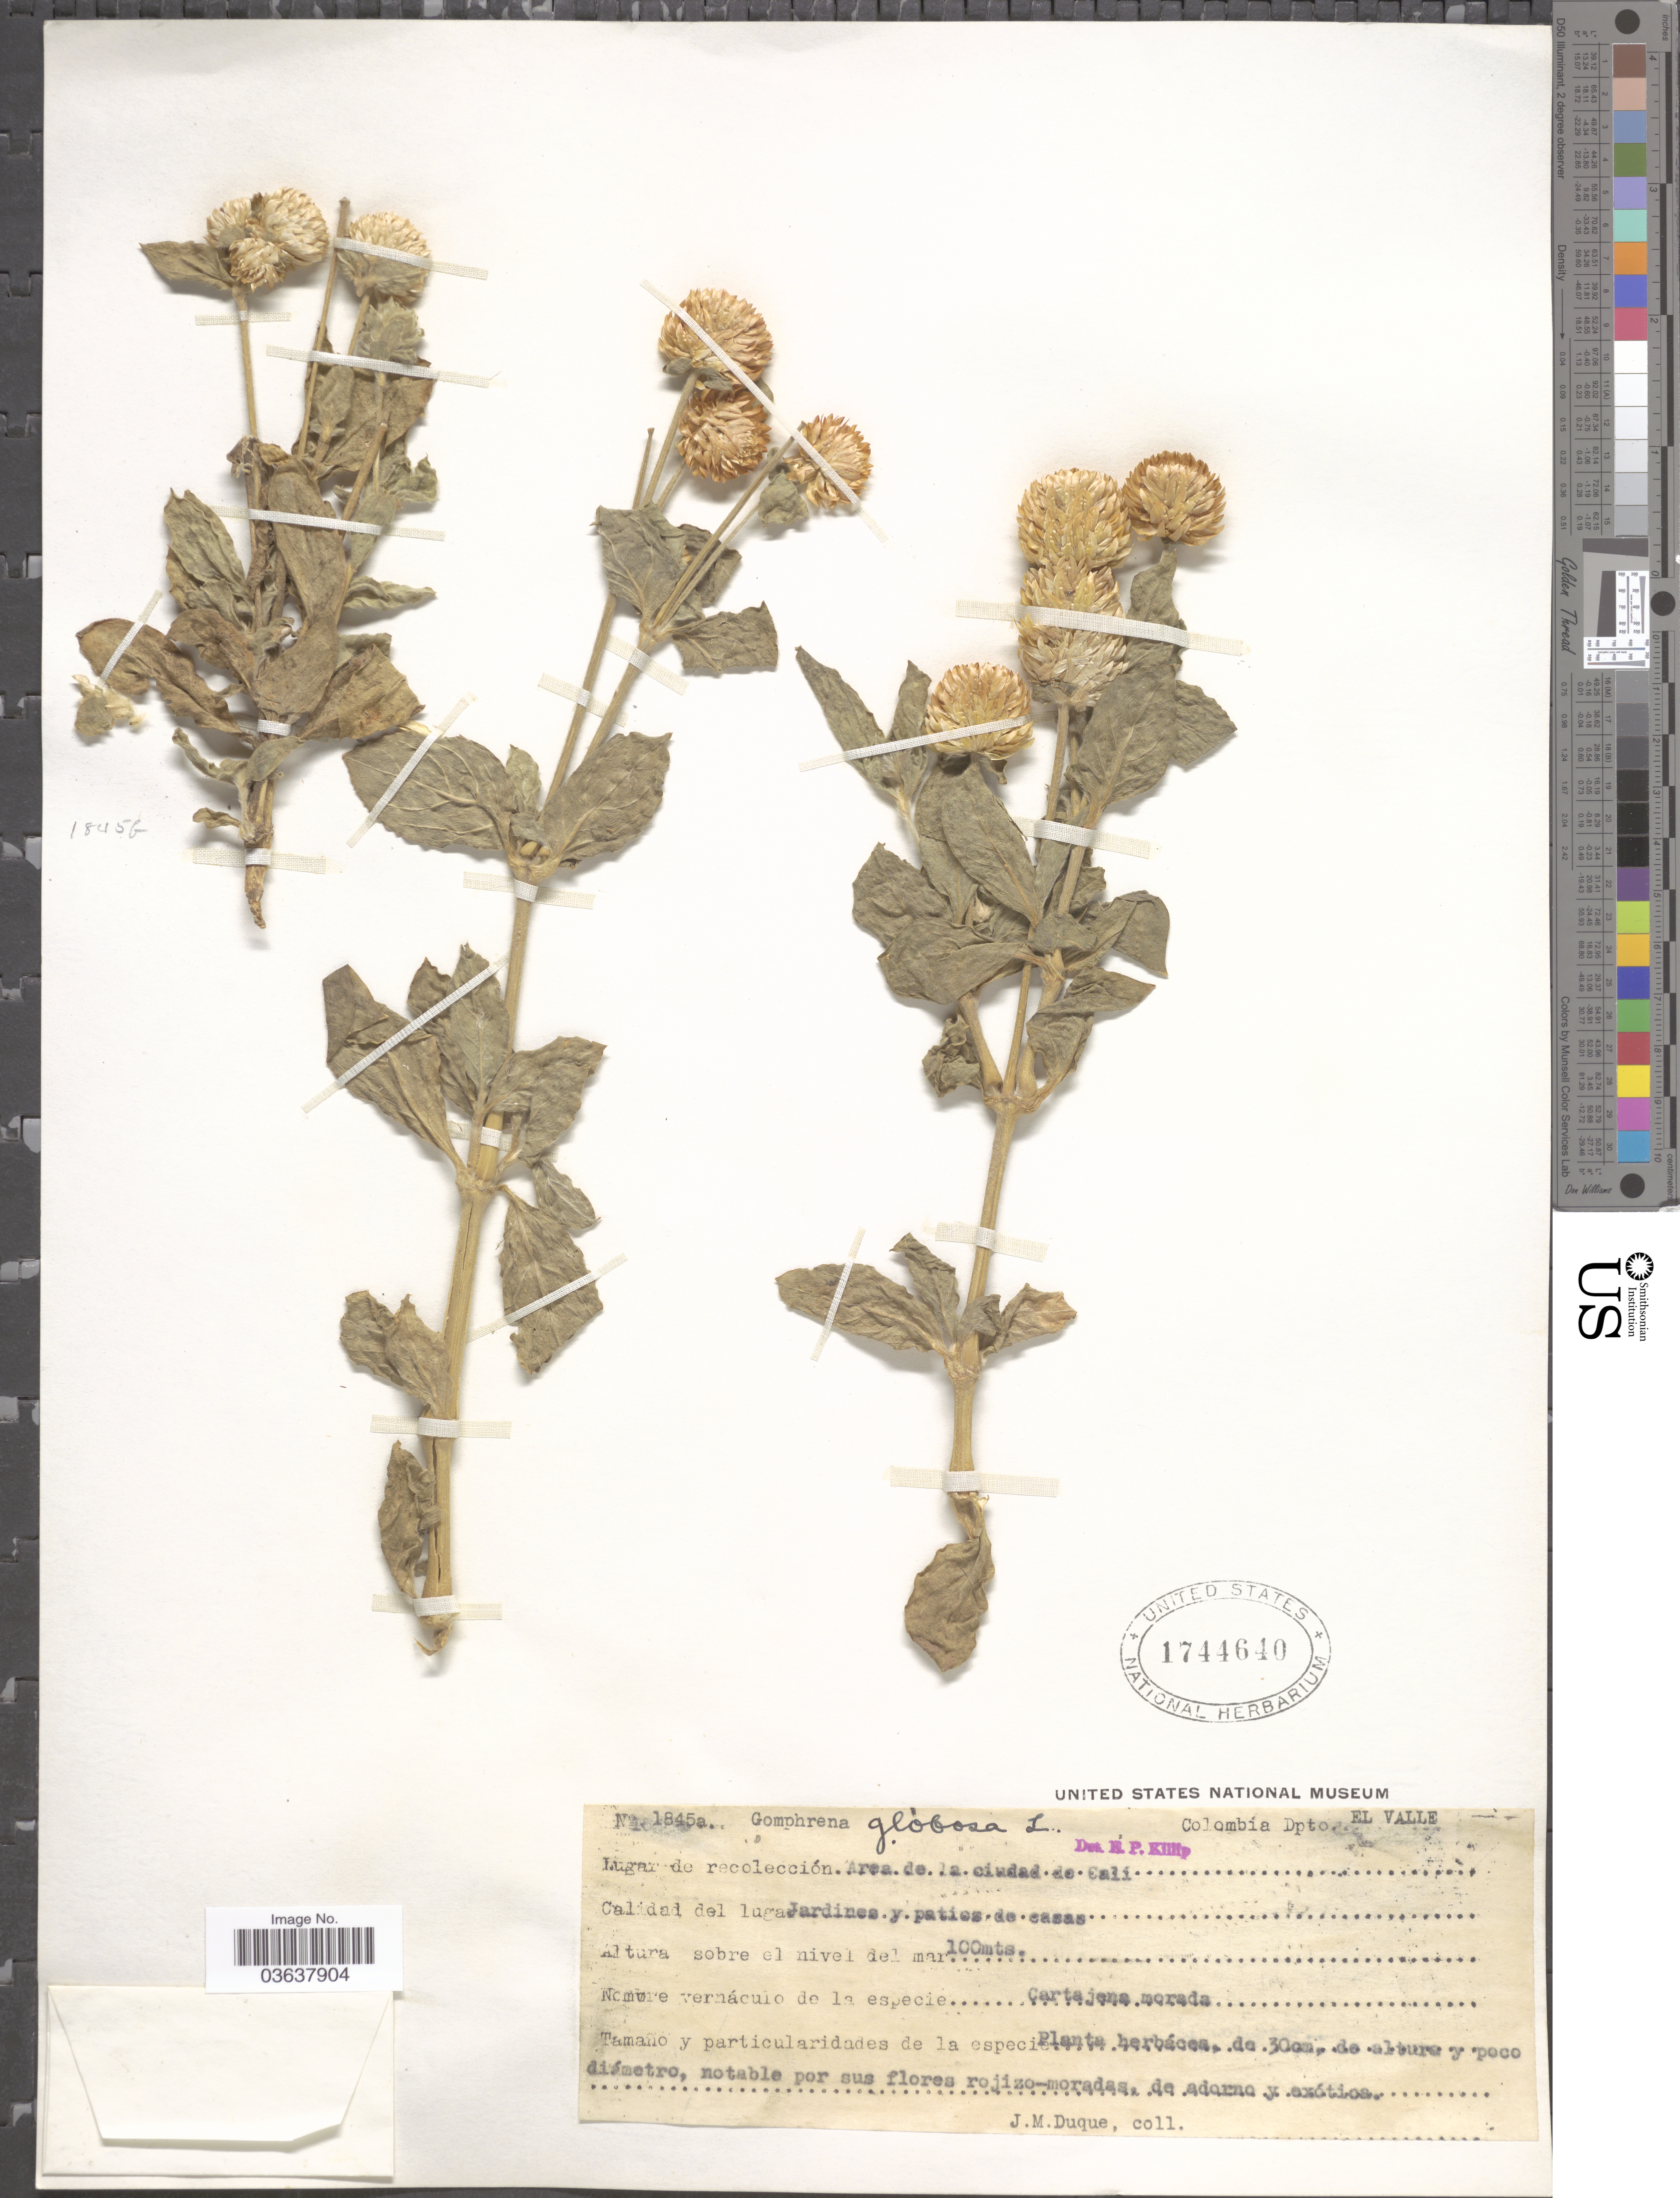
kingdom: Plantae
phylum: Tracheophyta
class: Magnoliopsida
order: Caryophyllales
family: Amaranthaceae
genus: Gomphrena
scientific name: Gomphrena globosa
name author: L.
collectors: J. Duque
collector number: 1845a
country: Colombia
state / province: Valle del Cauca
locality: Dpto. El Valle. Area de la ciudad de Cali.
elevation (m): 100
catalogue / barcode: US 1744640